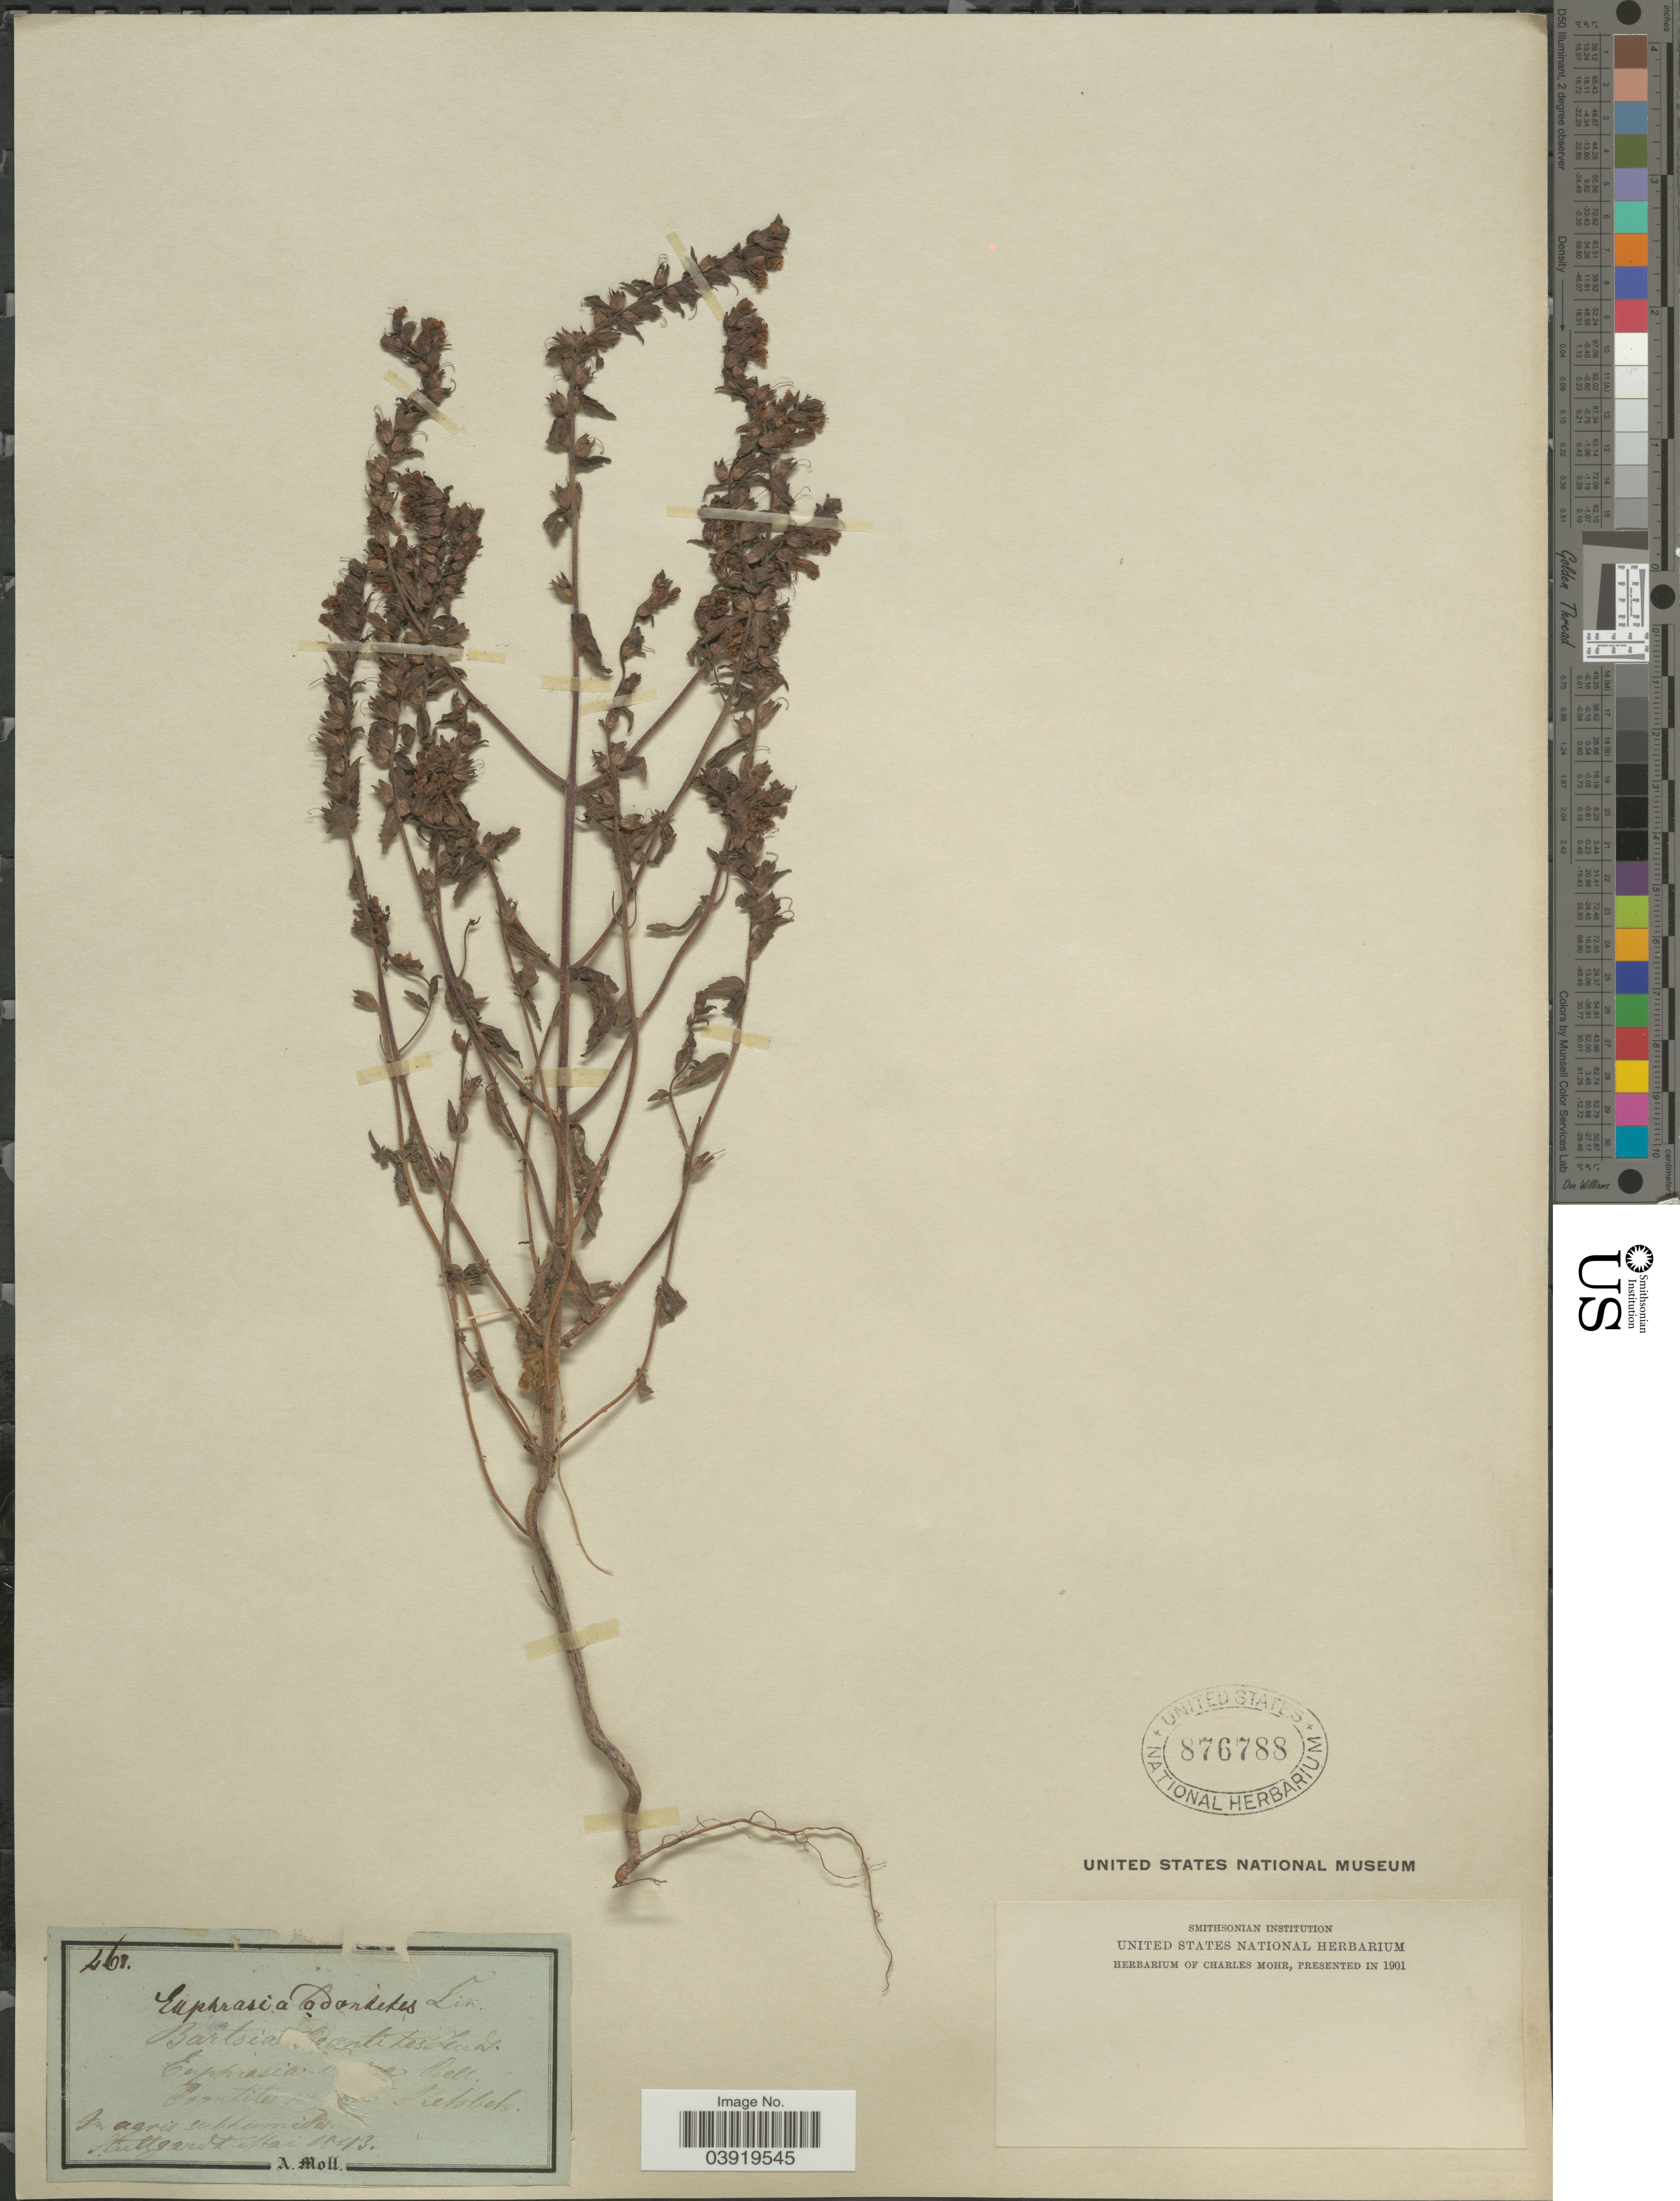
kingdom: Plantae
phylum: Tracheophyta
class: Magnoliopsida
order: Lamiales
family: Orobanchaceae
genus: Euphrasia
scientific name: Euphrasia officinalis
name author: L.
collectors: A. Moll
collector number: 461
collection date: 1843-05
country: Germany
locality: Stuttgardt.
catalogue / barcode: US 876788